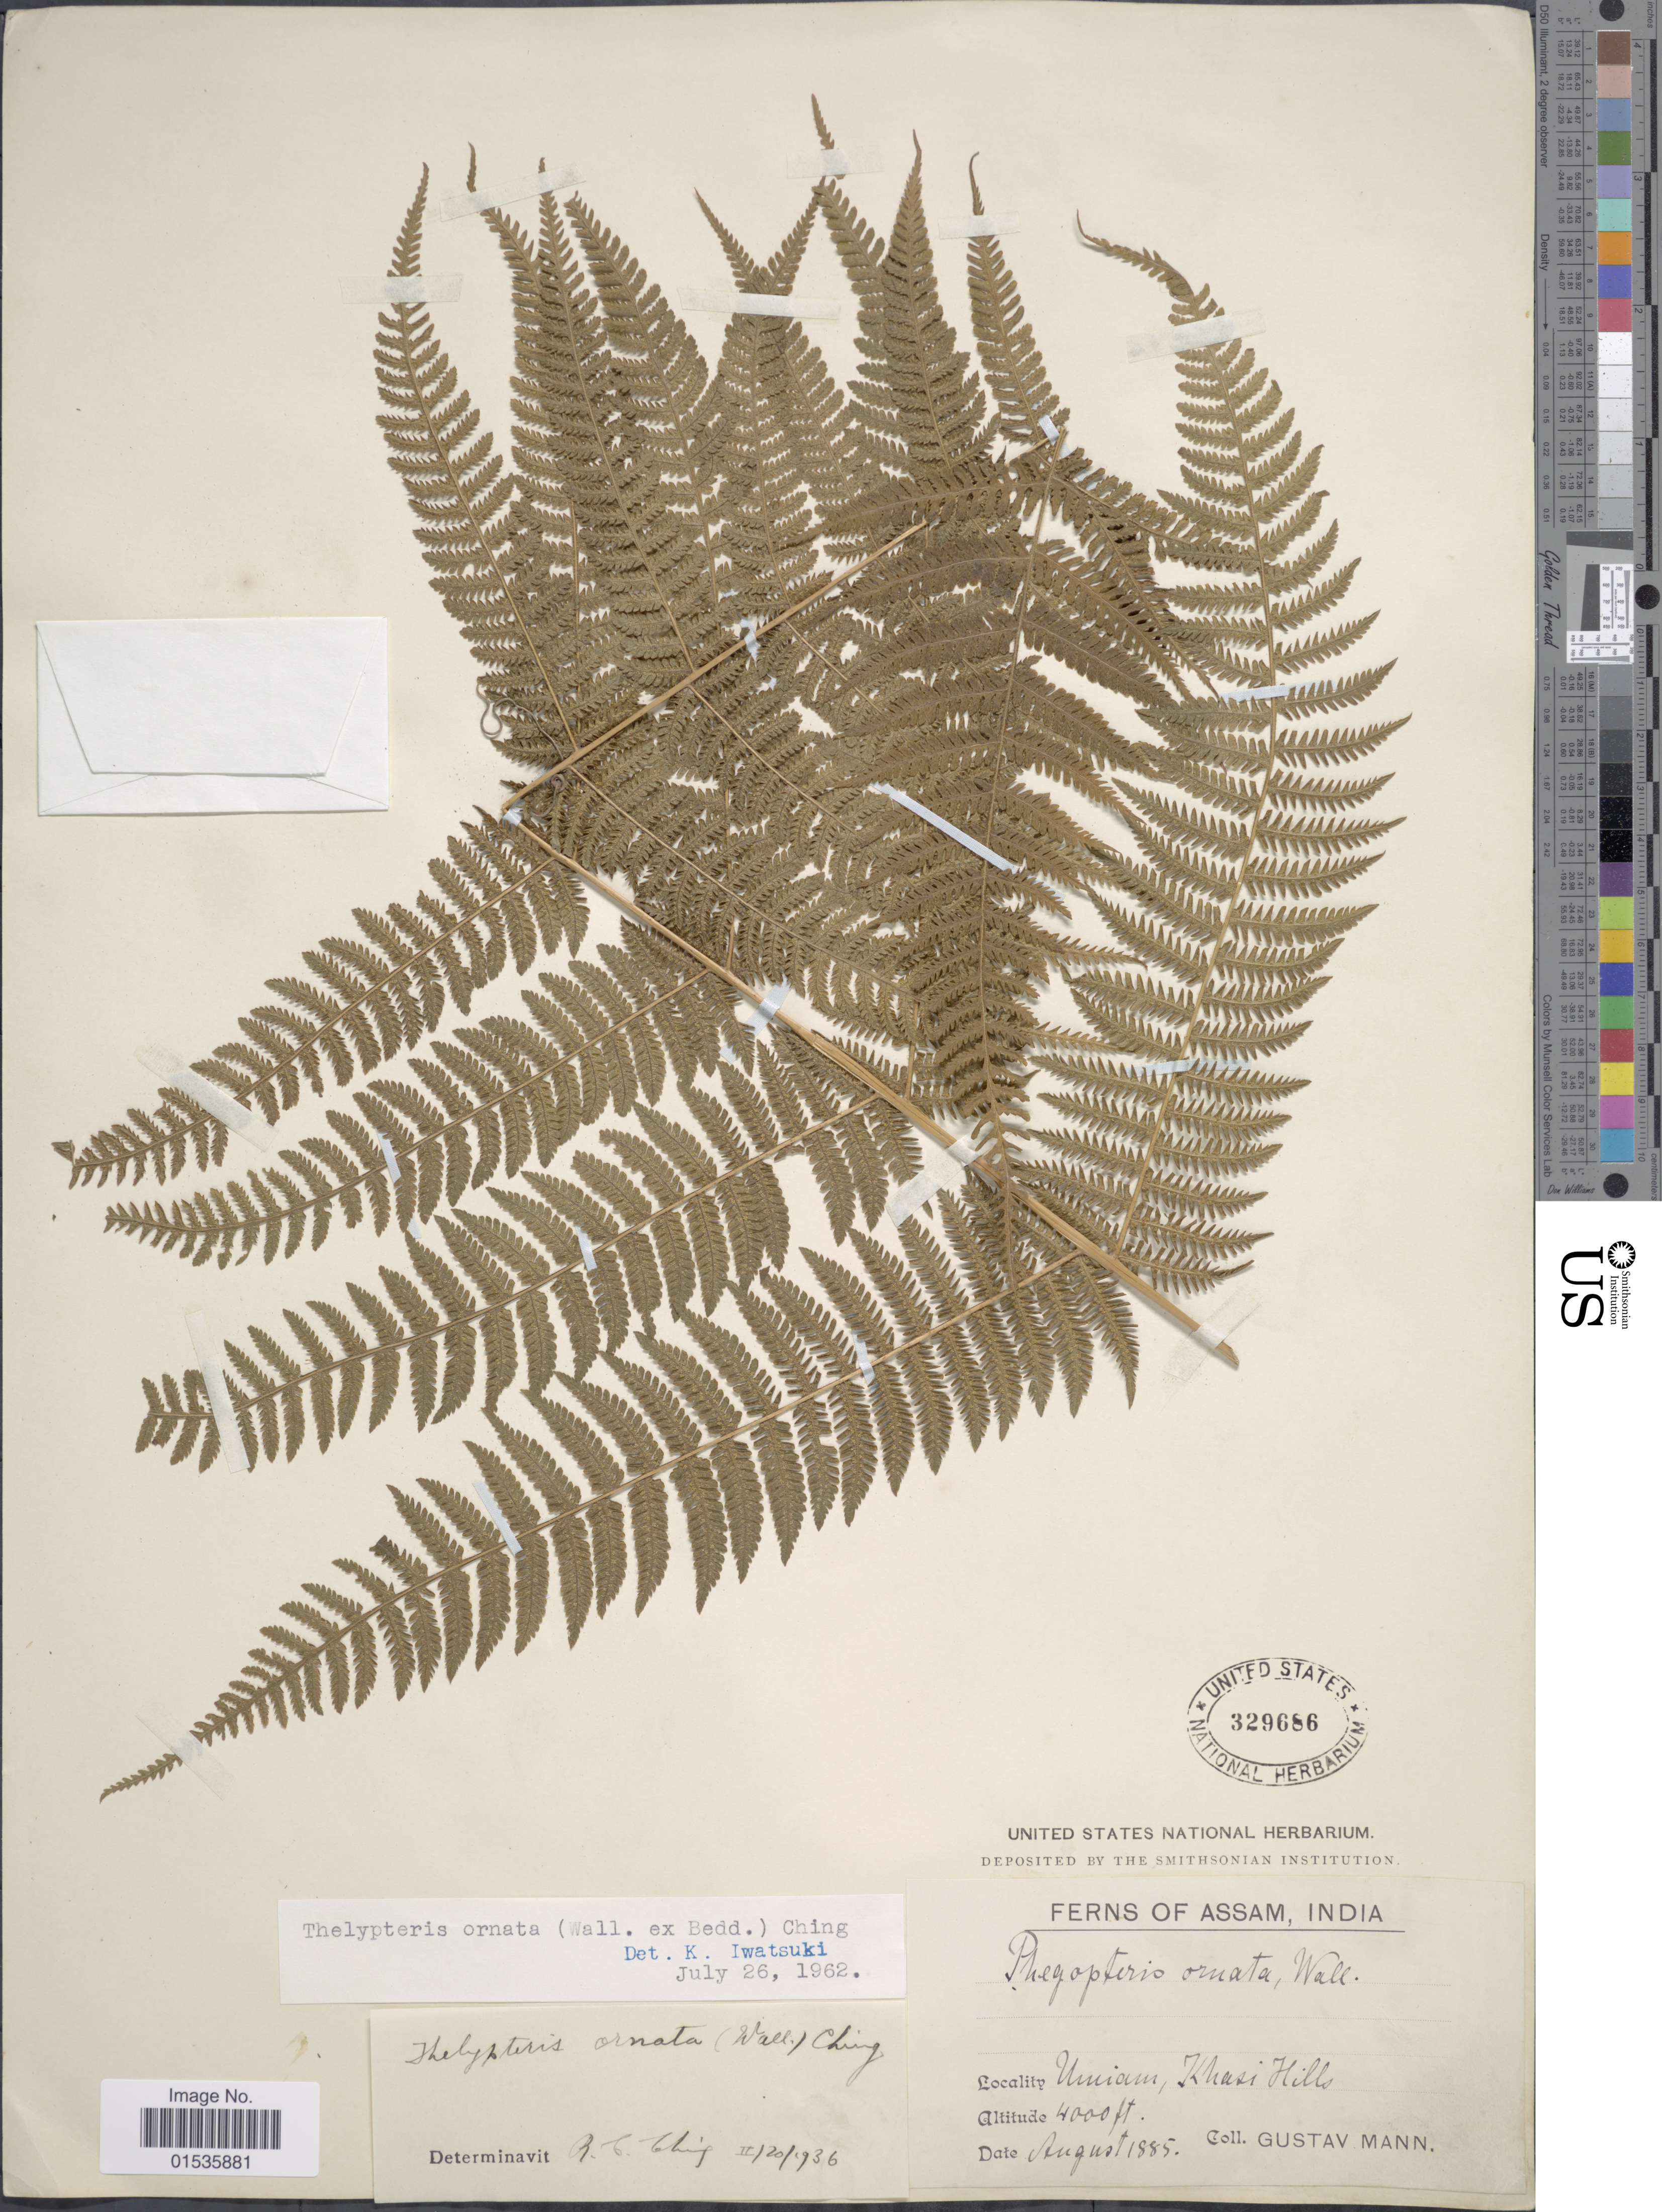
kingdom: Plantae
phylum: Tracheophyta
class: Polypodiopsida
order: Polypodiales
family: Thelypteridaceae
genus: Macrothelypteris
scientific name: Macrothelypteris setigera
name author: (Gaudich.) Ching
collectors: G. Mann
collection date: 1885-08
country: India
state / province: Meghalaya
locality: Assam, India. Umiam, Khasi Hills.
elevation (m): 1219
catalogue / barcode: US 329686